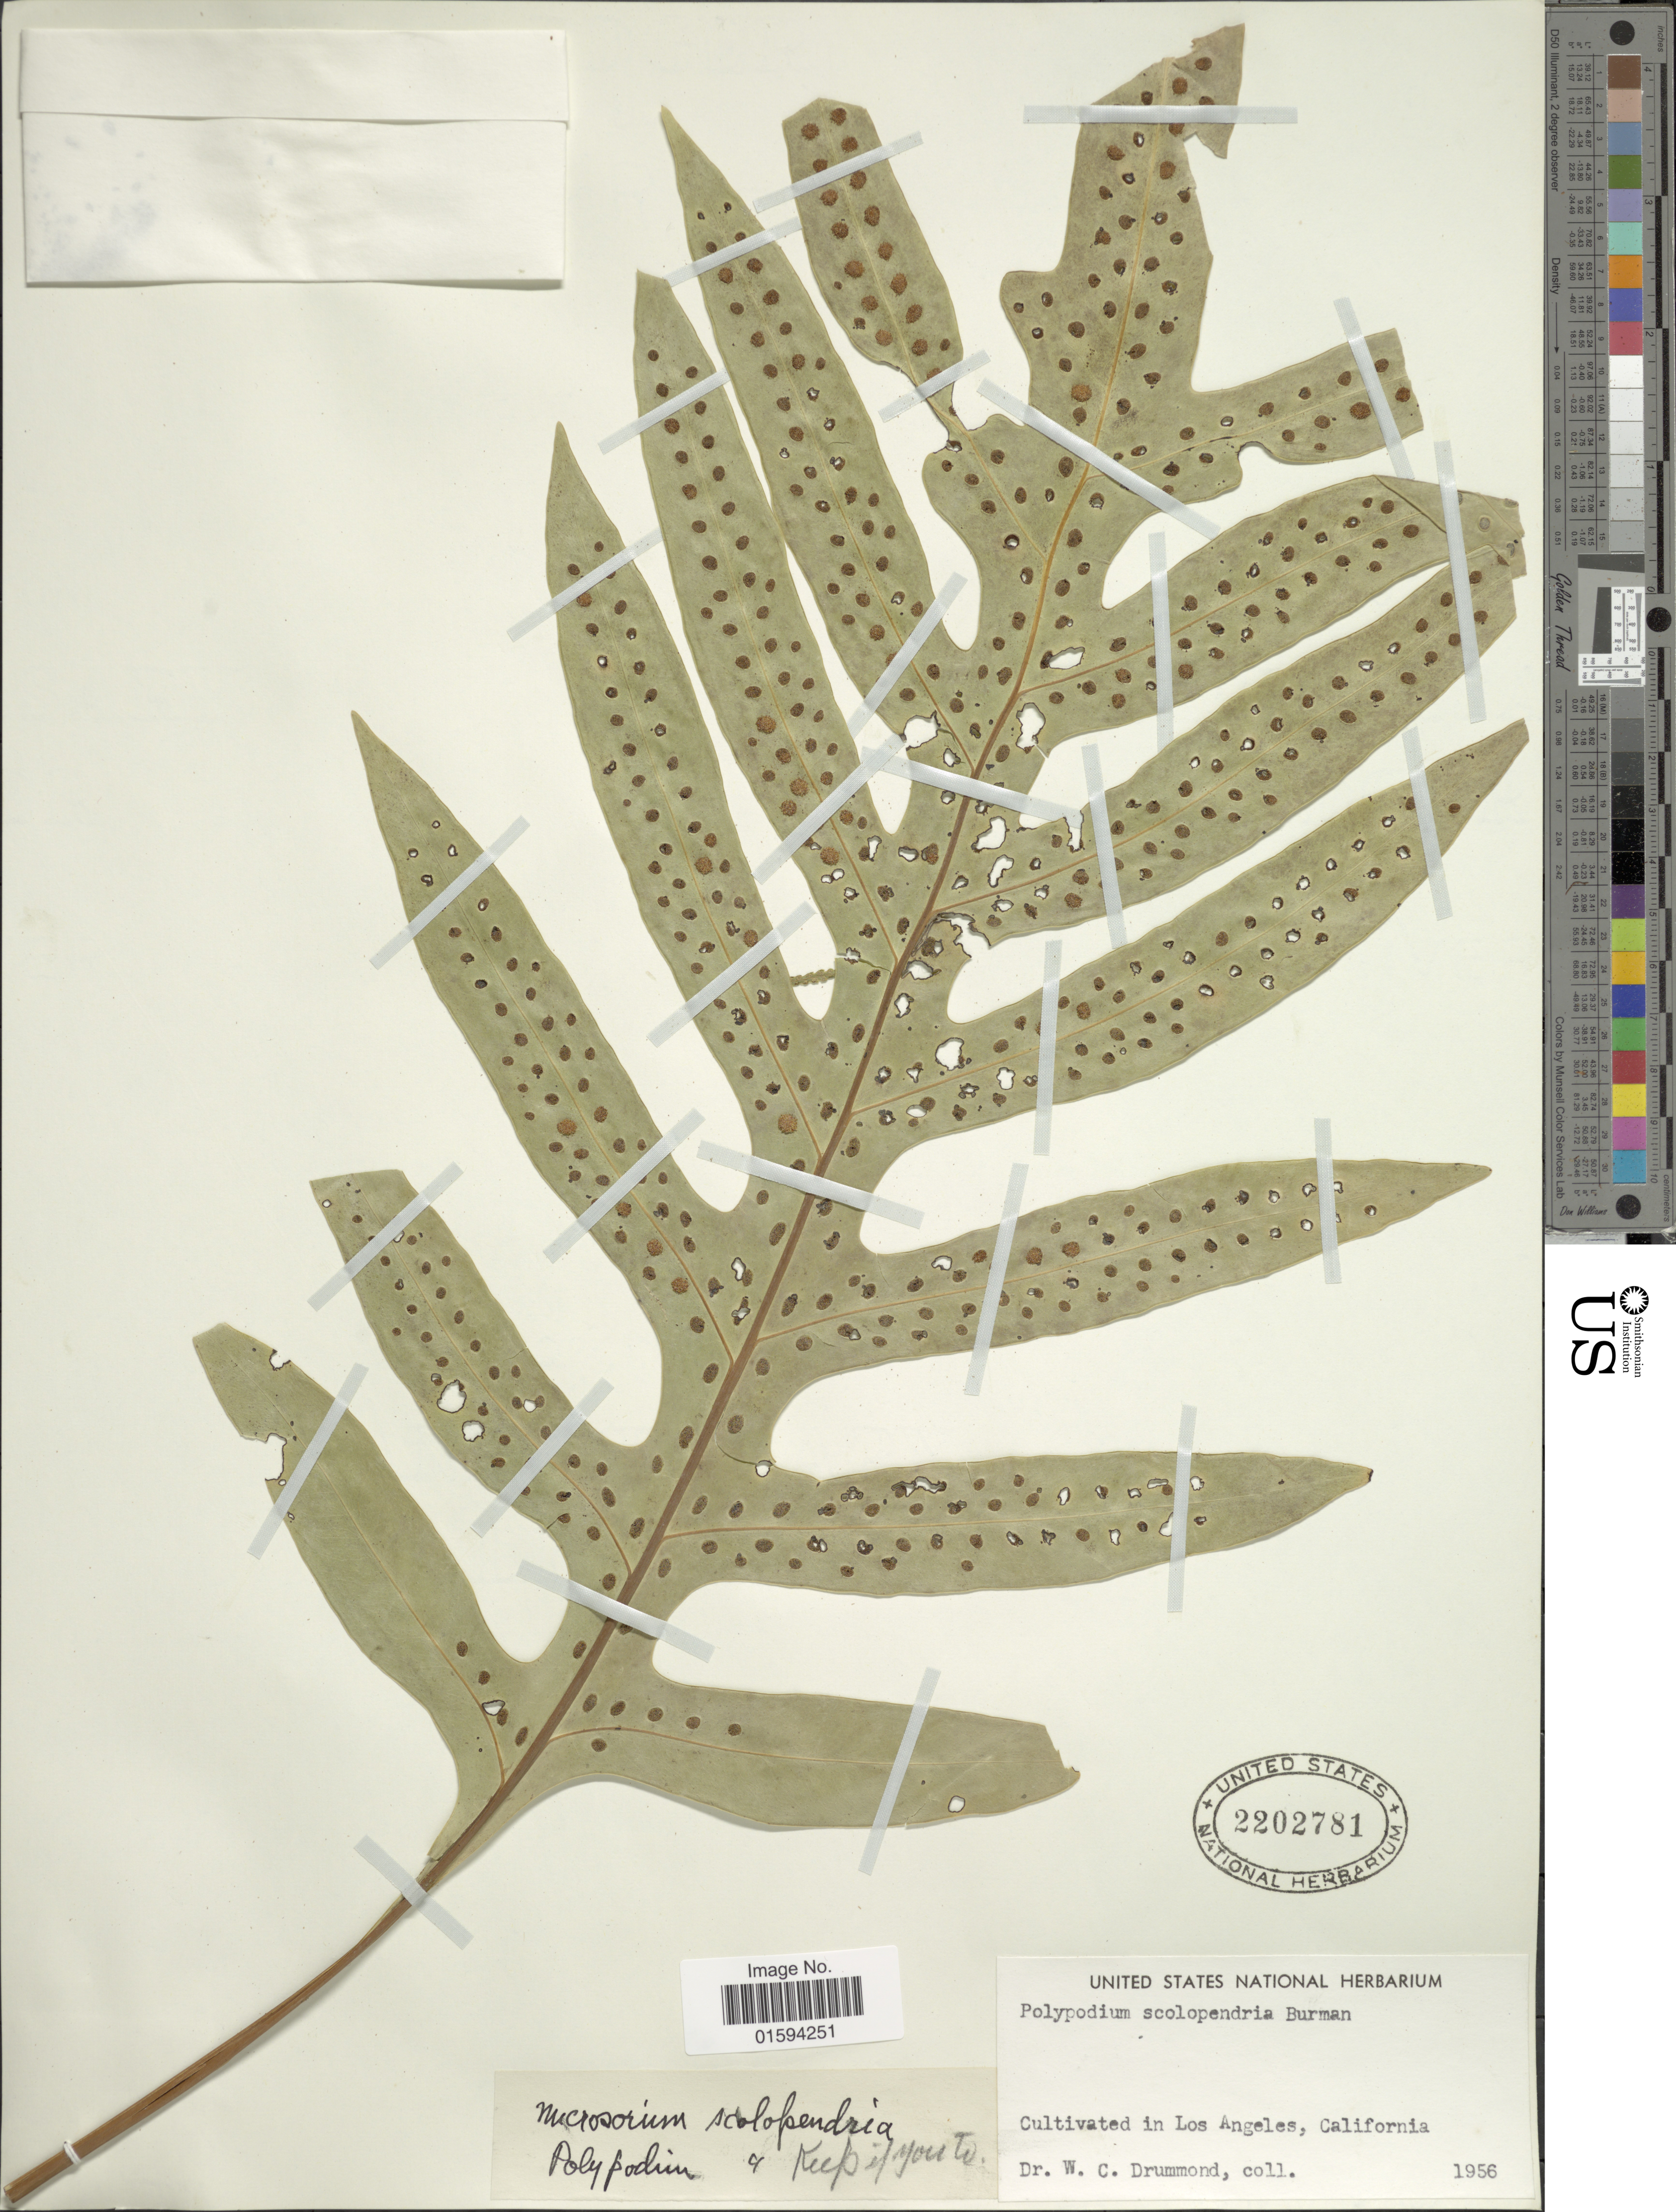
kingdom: Plantae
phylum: Tracheophyta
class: Polypodiopsida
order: Polypodiales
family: Polypodiaceae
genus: Polypodium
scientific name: Polypodium scolopendria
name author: Burm. f.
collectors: W. Drummond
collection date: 1956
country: United States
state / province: California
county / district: Los Angeles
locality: In Los Angeles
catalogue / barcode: US 2202781